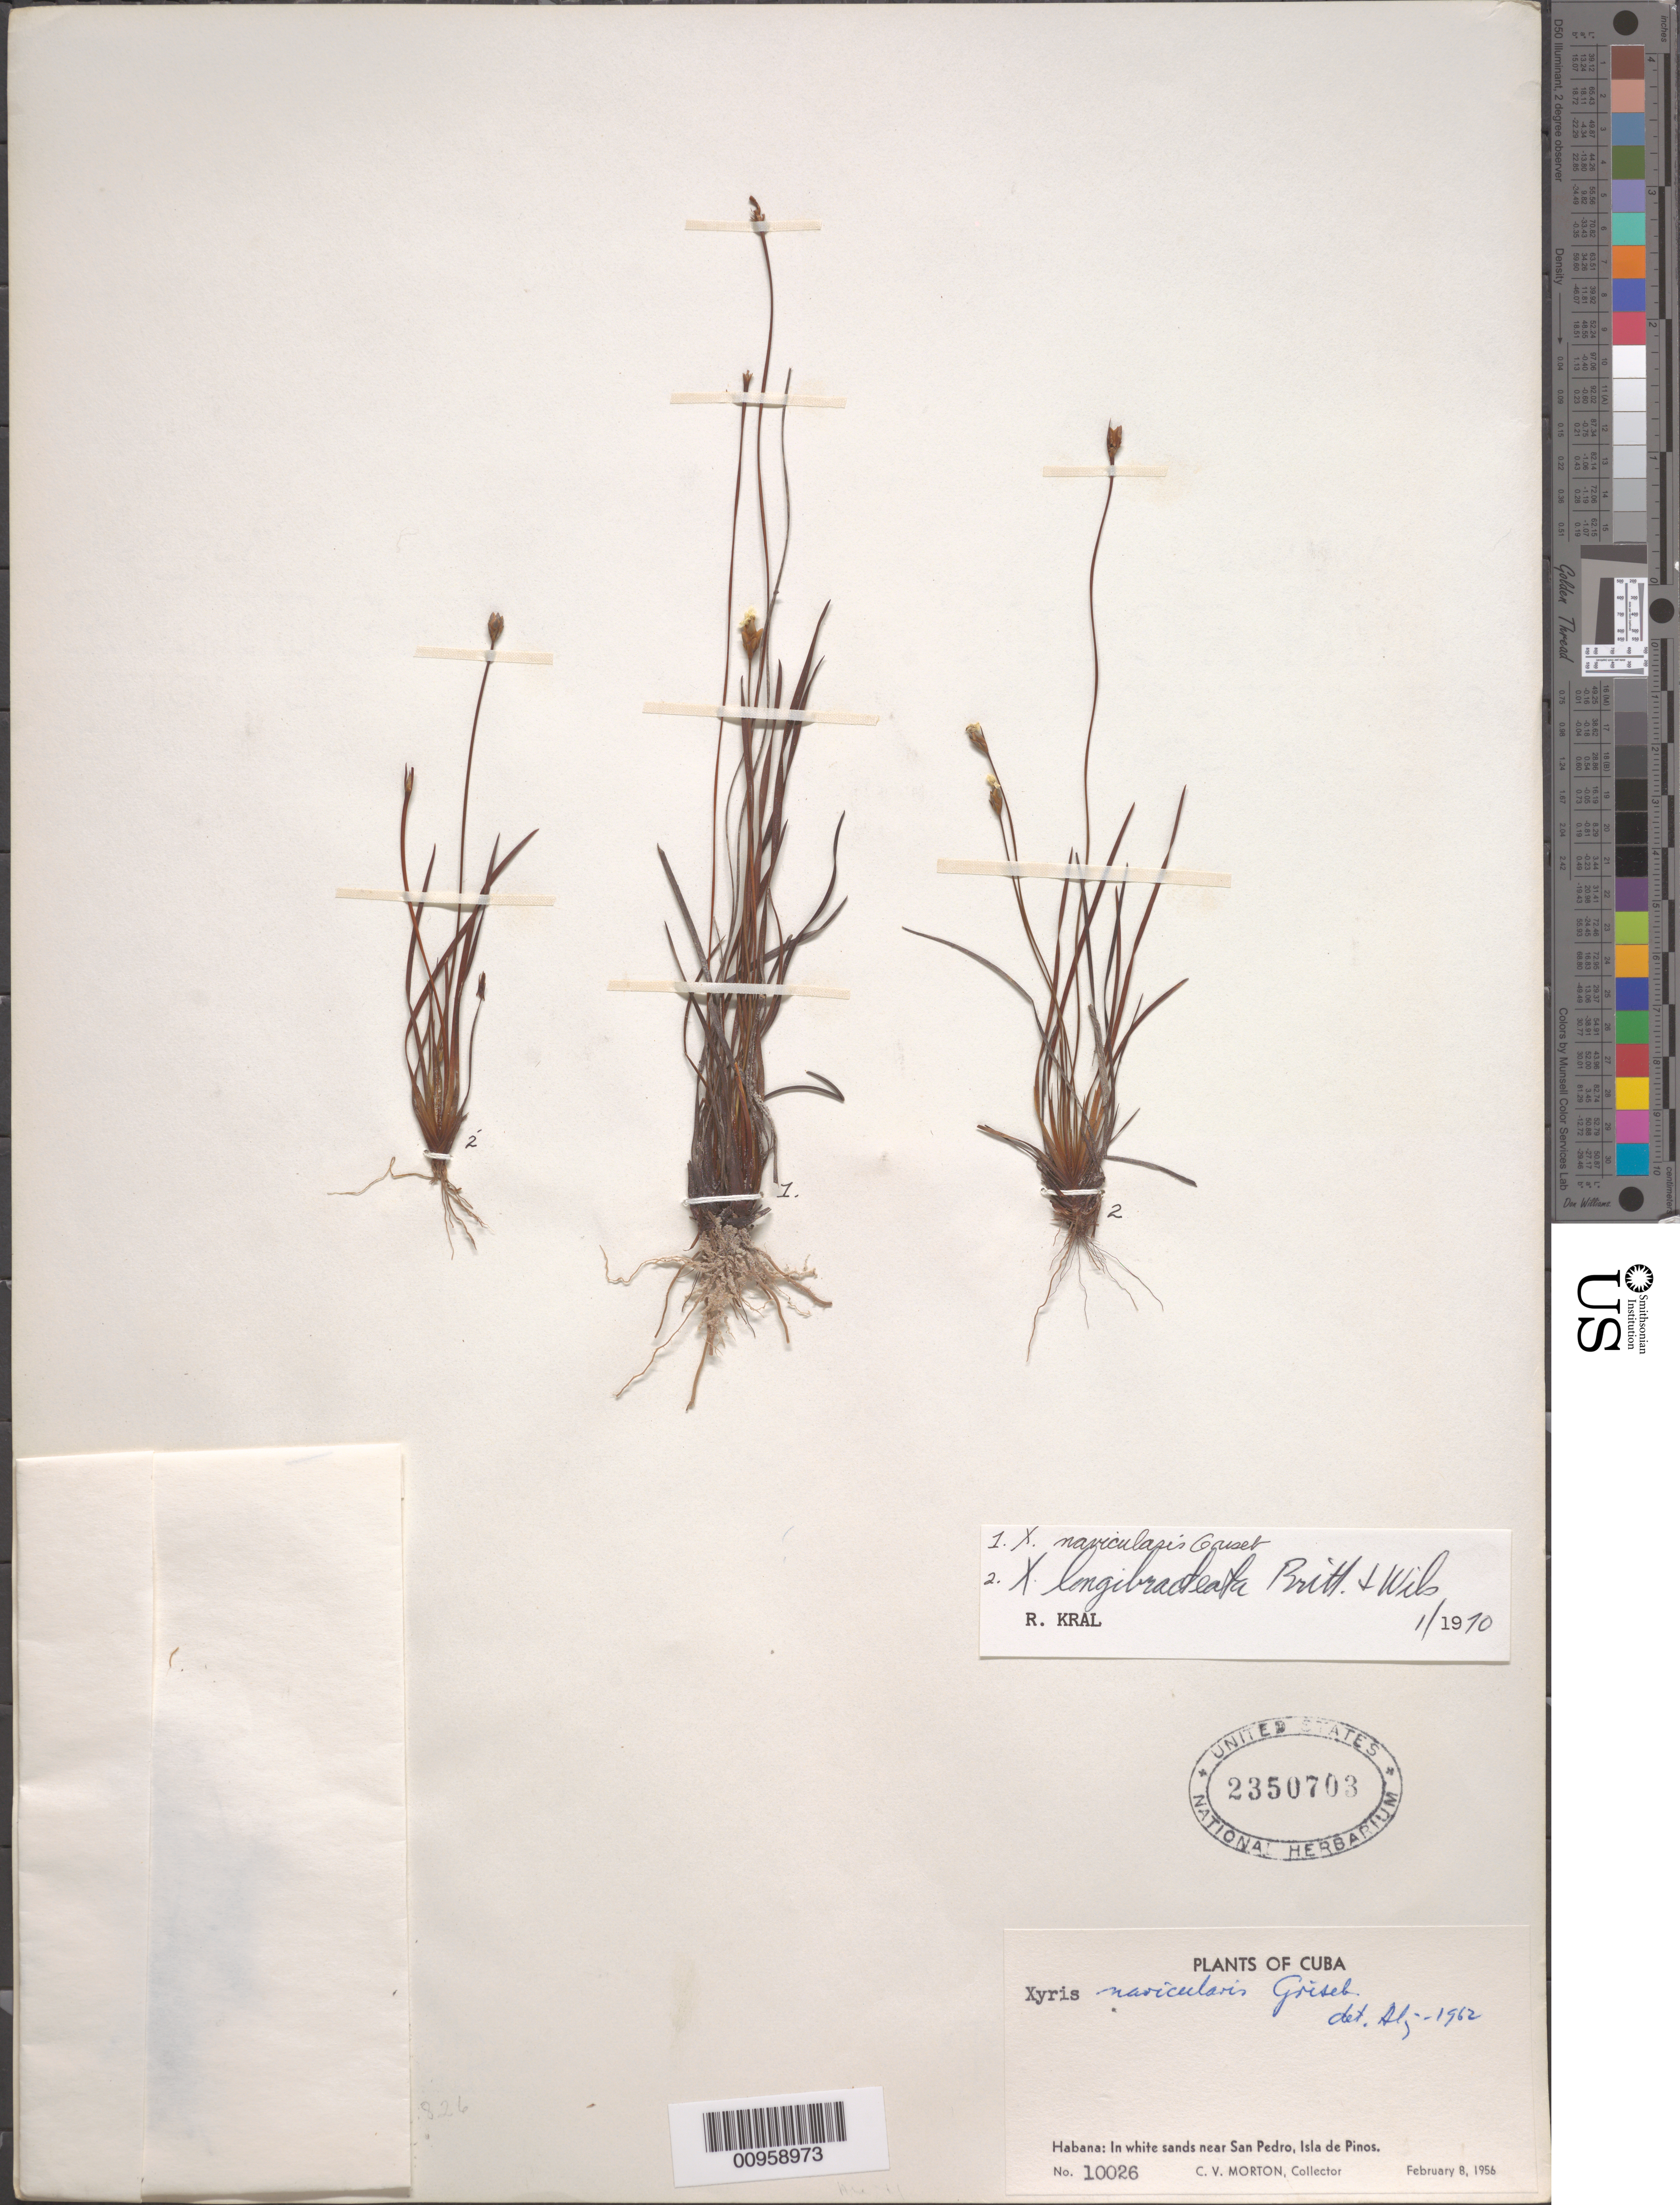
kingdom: Plantae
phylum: Tracheophyta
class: Liliopsida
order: Poales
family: Xyridaceae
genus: Xyris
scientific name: Xyris longibracteata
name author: Britton & P. Wilson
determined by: Kral, Robert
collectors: C. V. Morton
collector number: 10026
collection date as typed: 08 Feb 1956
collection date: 1956-02-08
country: Cuba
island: Isla de la Juventud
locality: Isle of Pines, Near San Pedro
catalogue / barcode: US 2350703